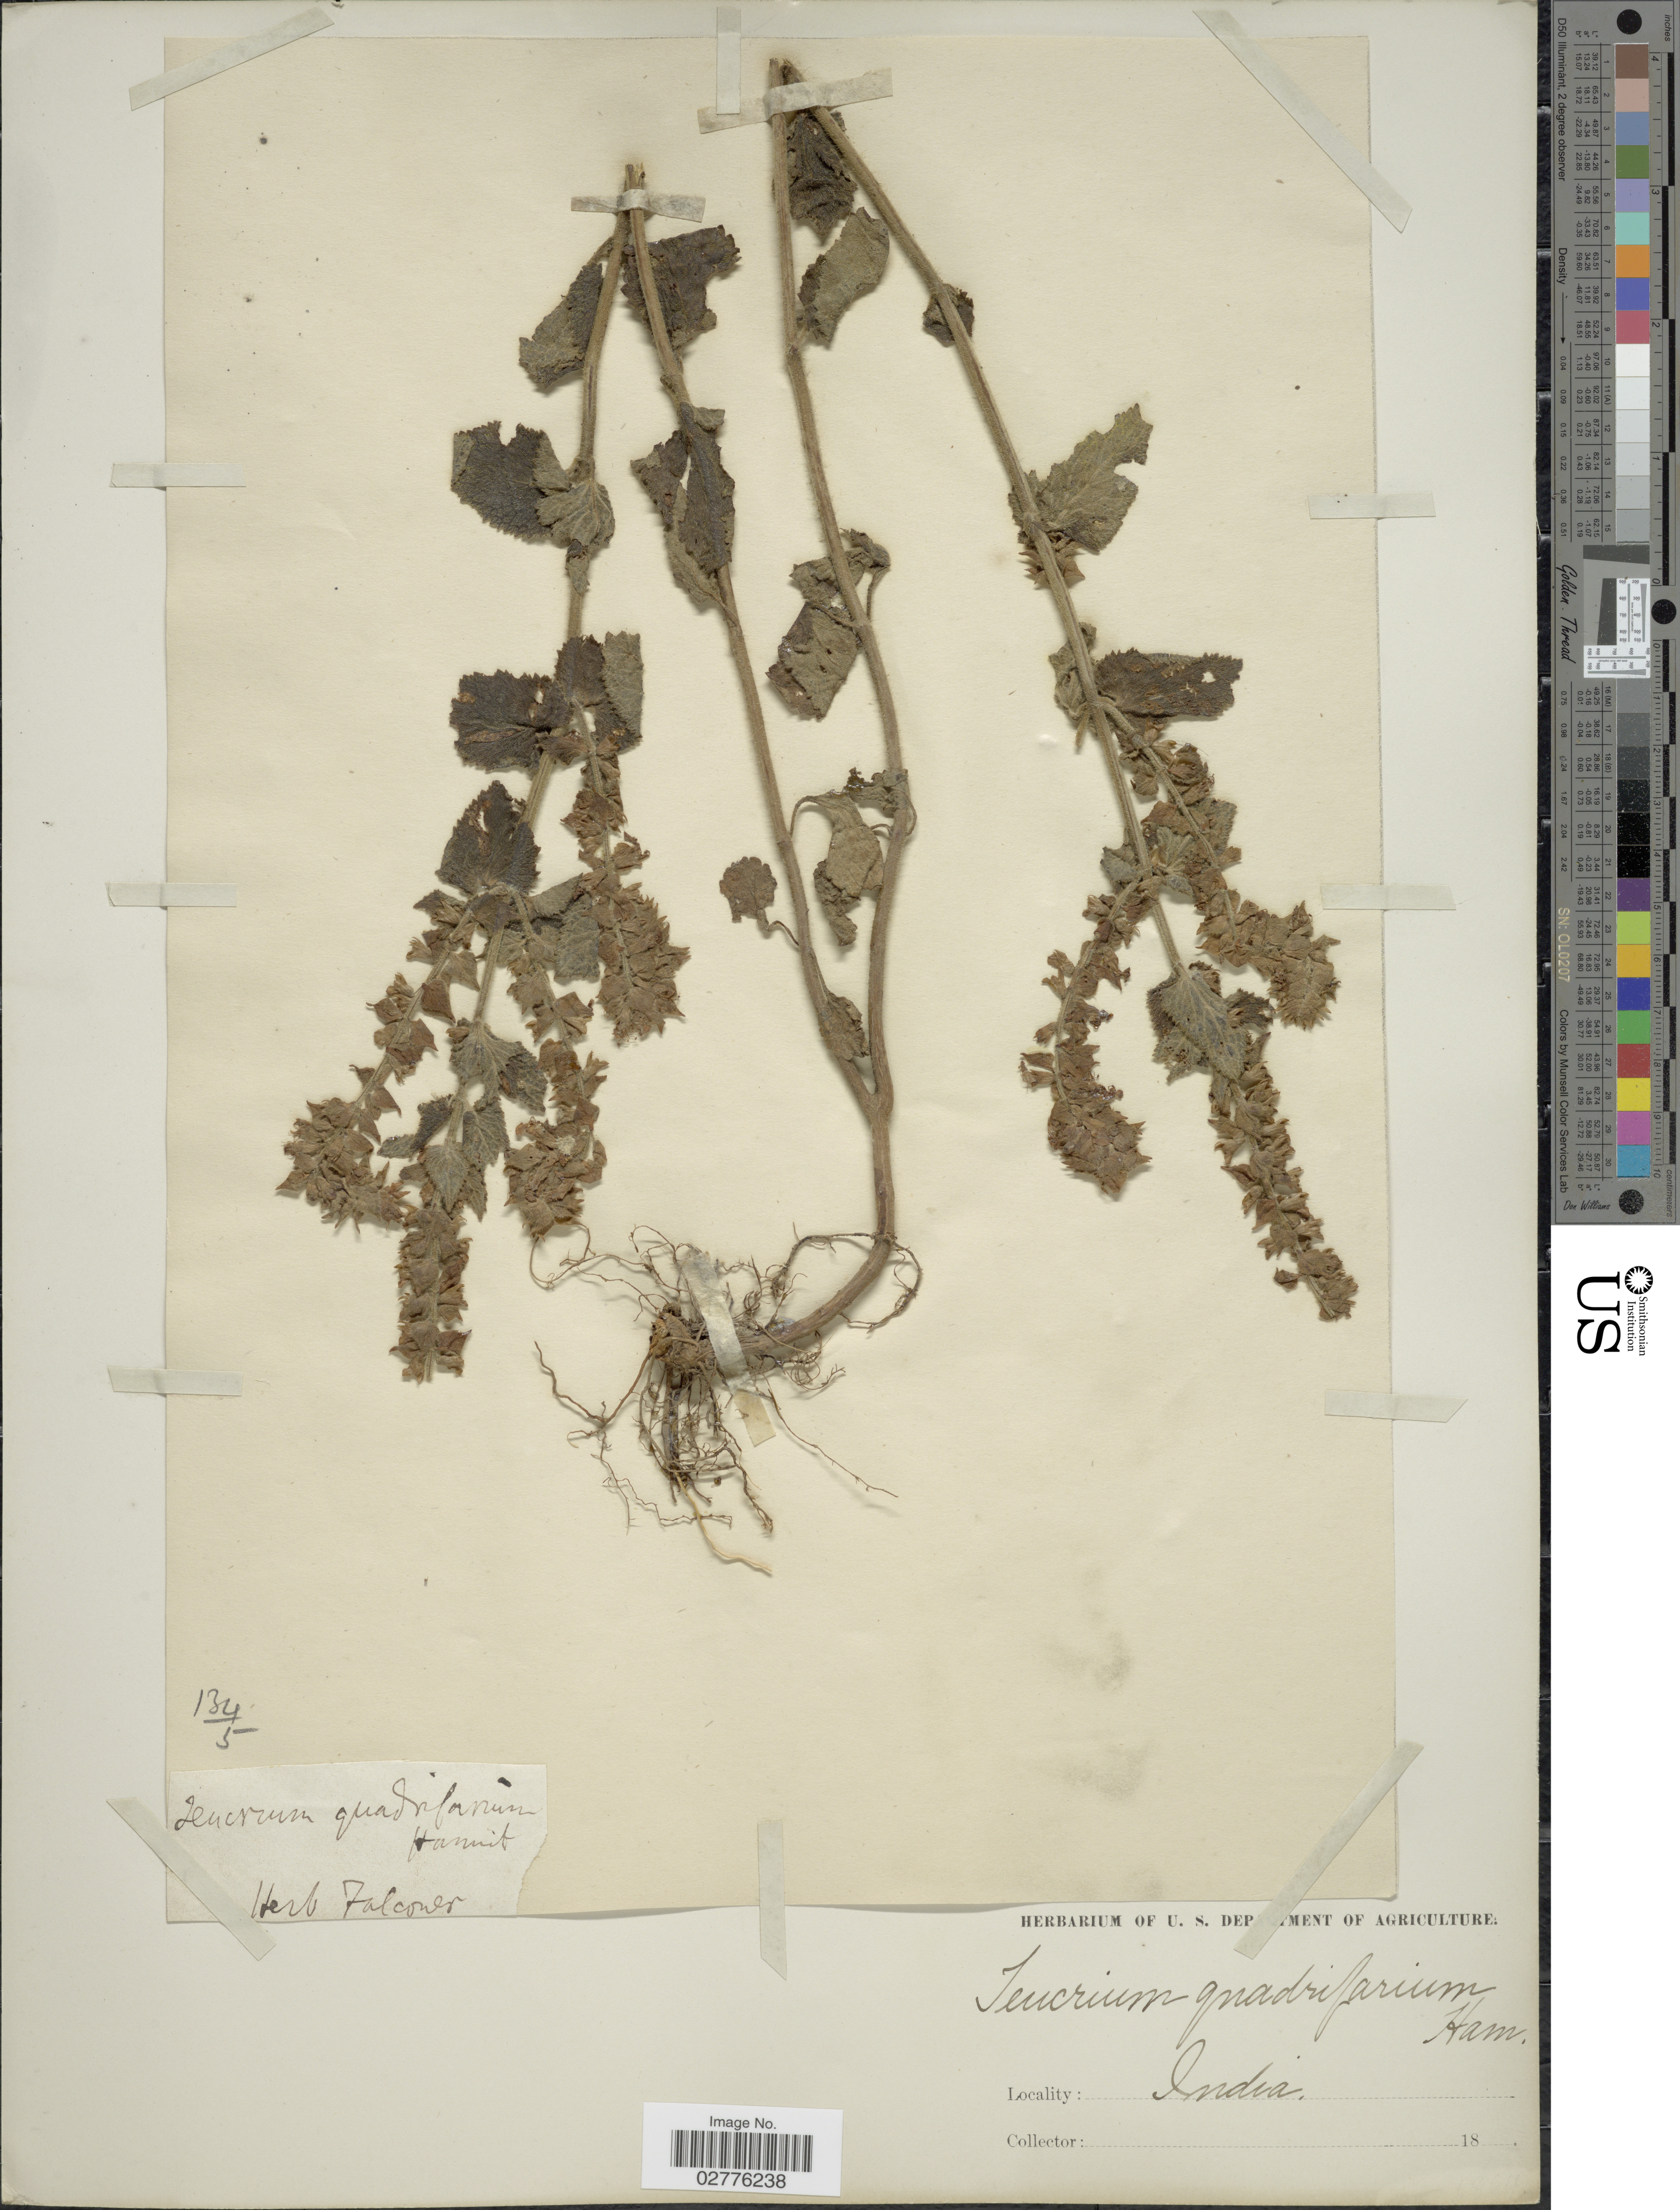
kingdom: Plantae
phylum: Tracheophyta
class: Magnoliopsida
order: Lamiales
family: Lamiaceae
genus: Teucrium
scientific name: Teucrium quadrifarium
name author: Buch.-Ham. ex D. Don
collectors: ex herb. Falconer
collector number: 134/5?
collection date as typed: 18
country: India